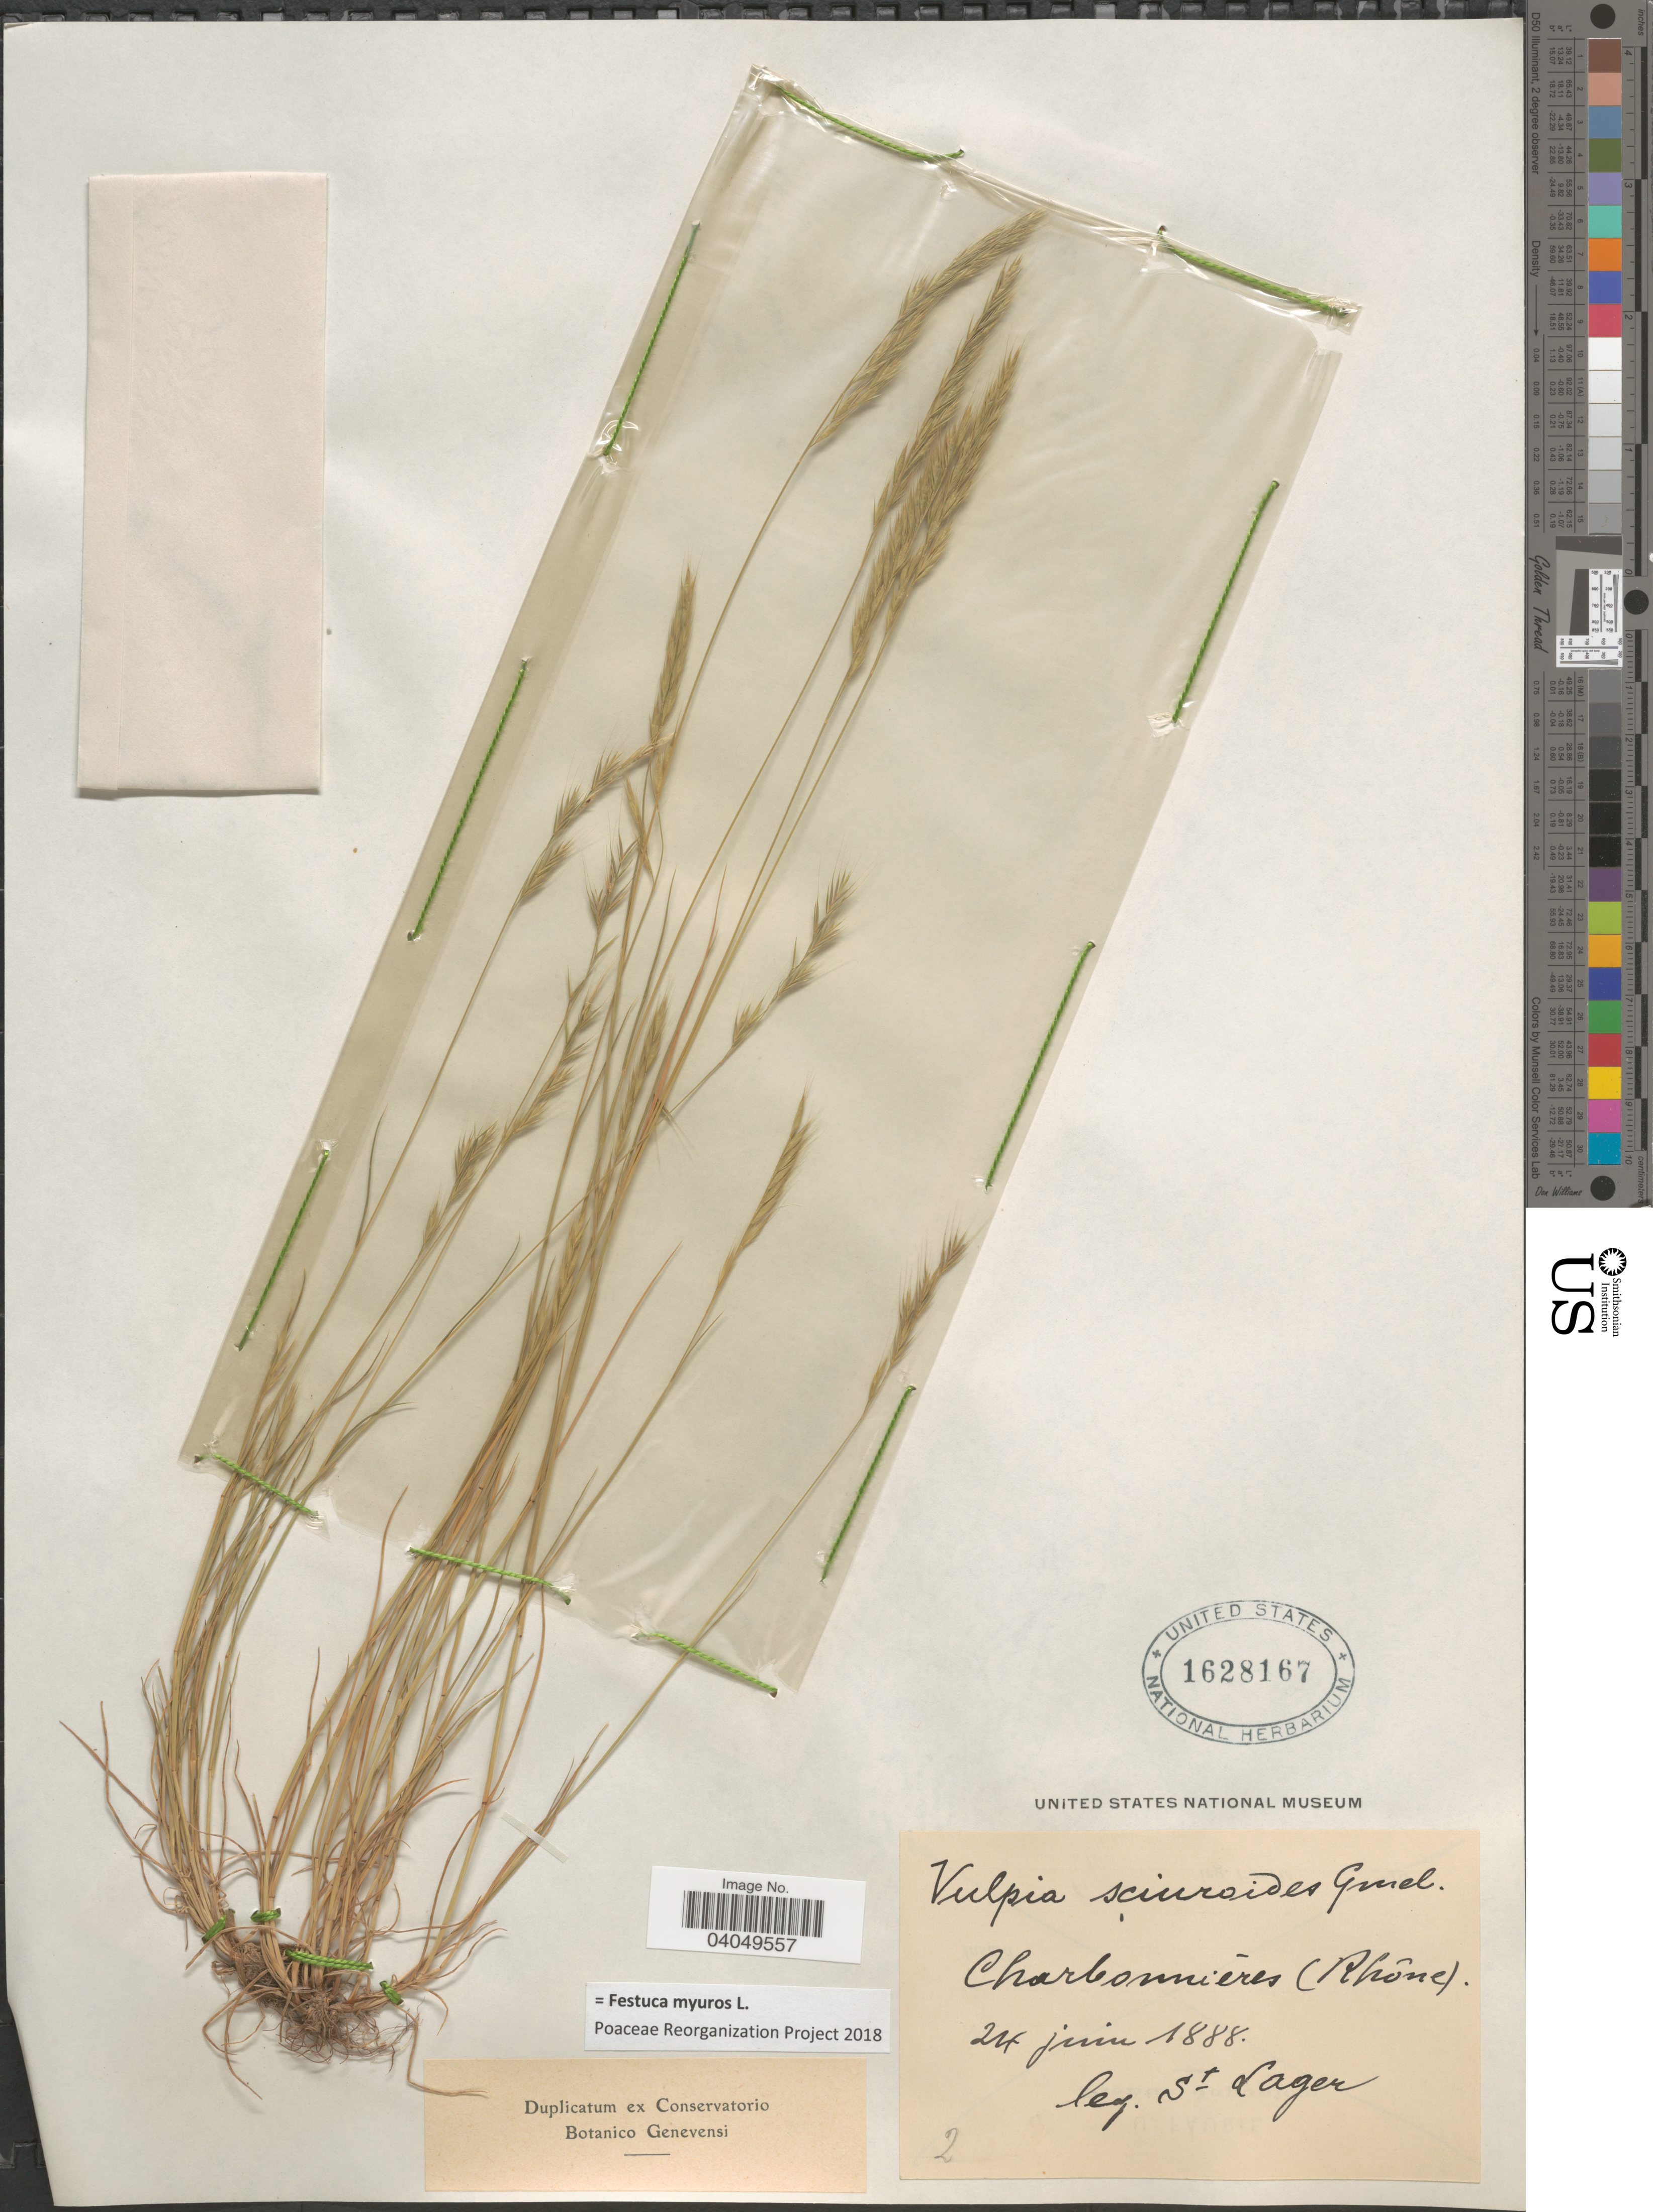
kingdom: Plantae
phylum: Tracheophyta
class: Liliopsida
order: Poales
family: Poaceae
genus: Festuca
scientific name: Festuca myuros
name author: L.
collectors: -. St. Lager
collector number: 2?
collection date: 1888-06-24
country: France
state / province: Auvergne-Rhône-Alpes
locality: Charbonniéres (Rhône).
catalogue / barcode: US 1628167